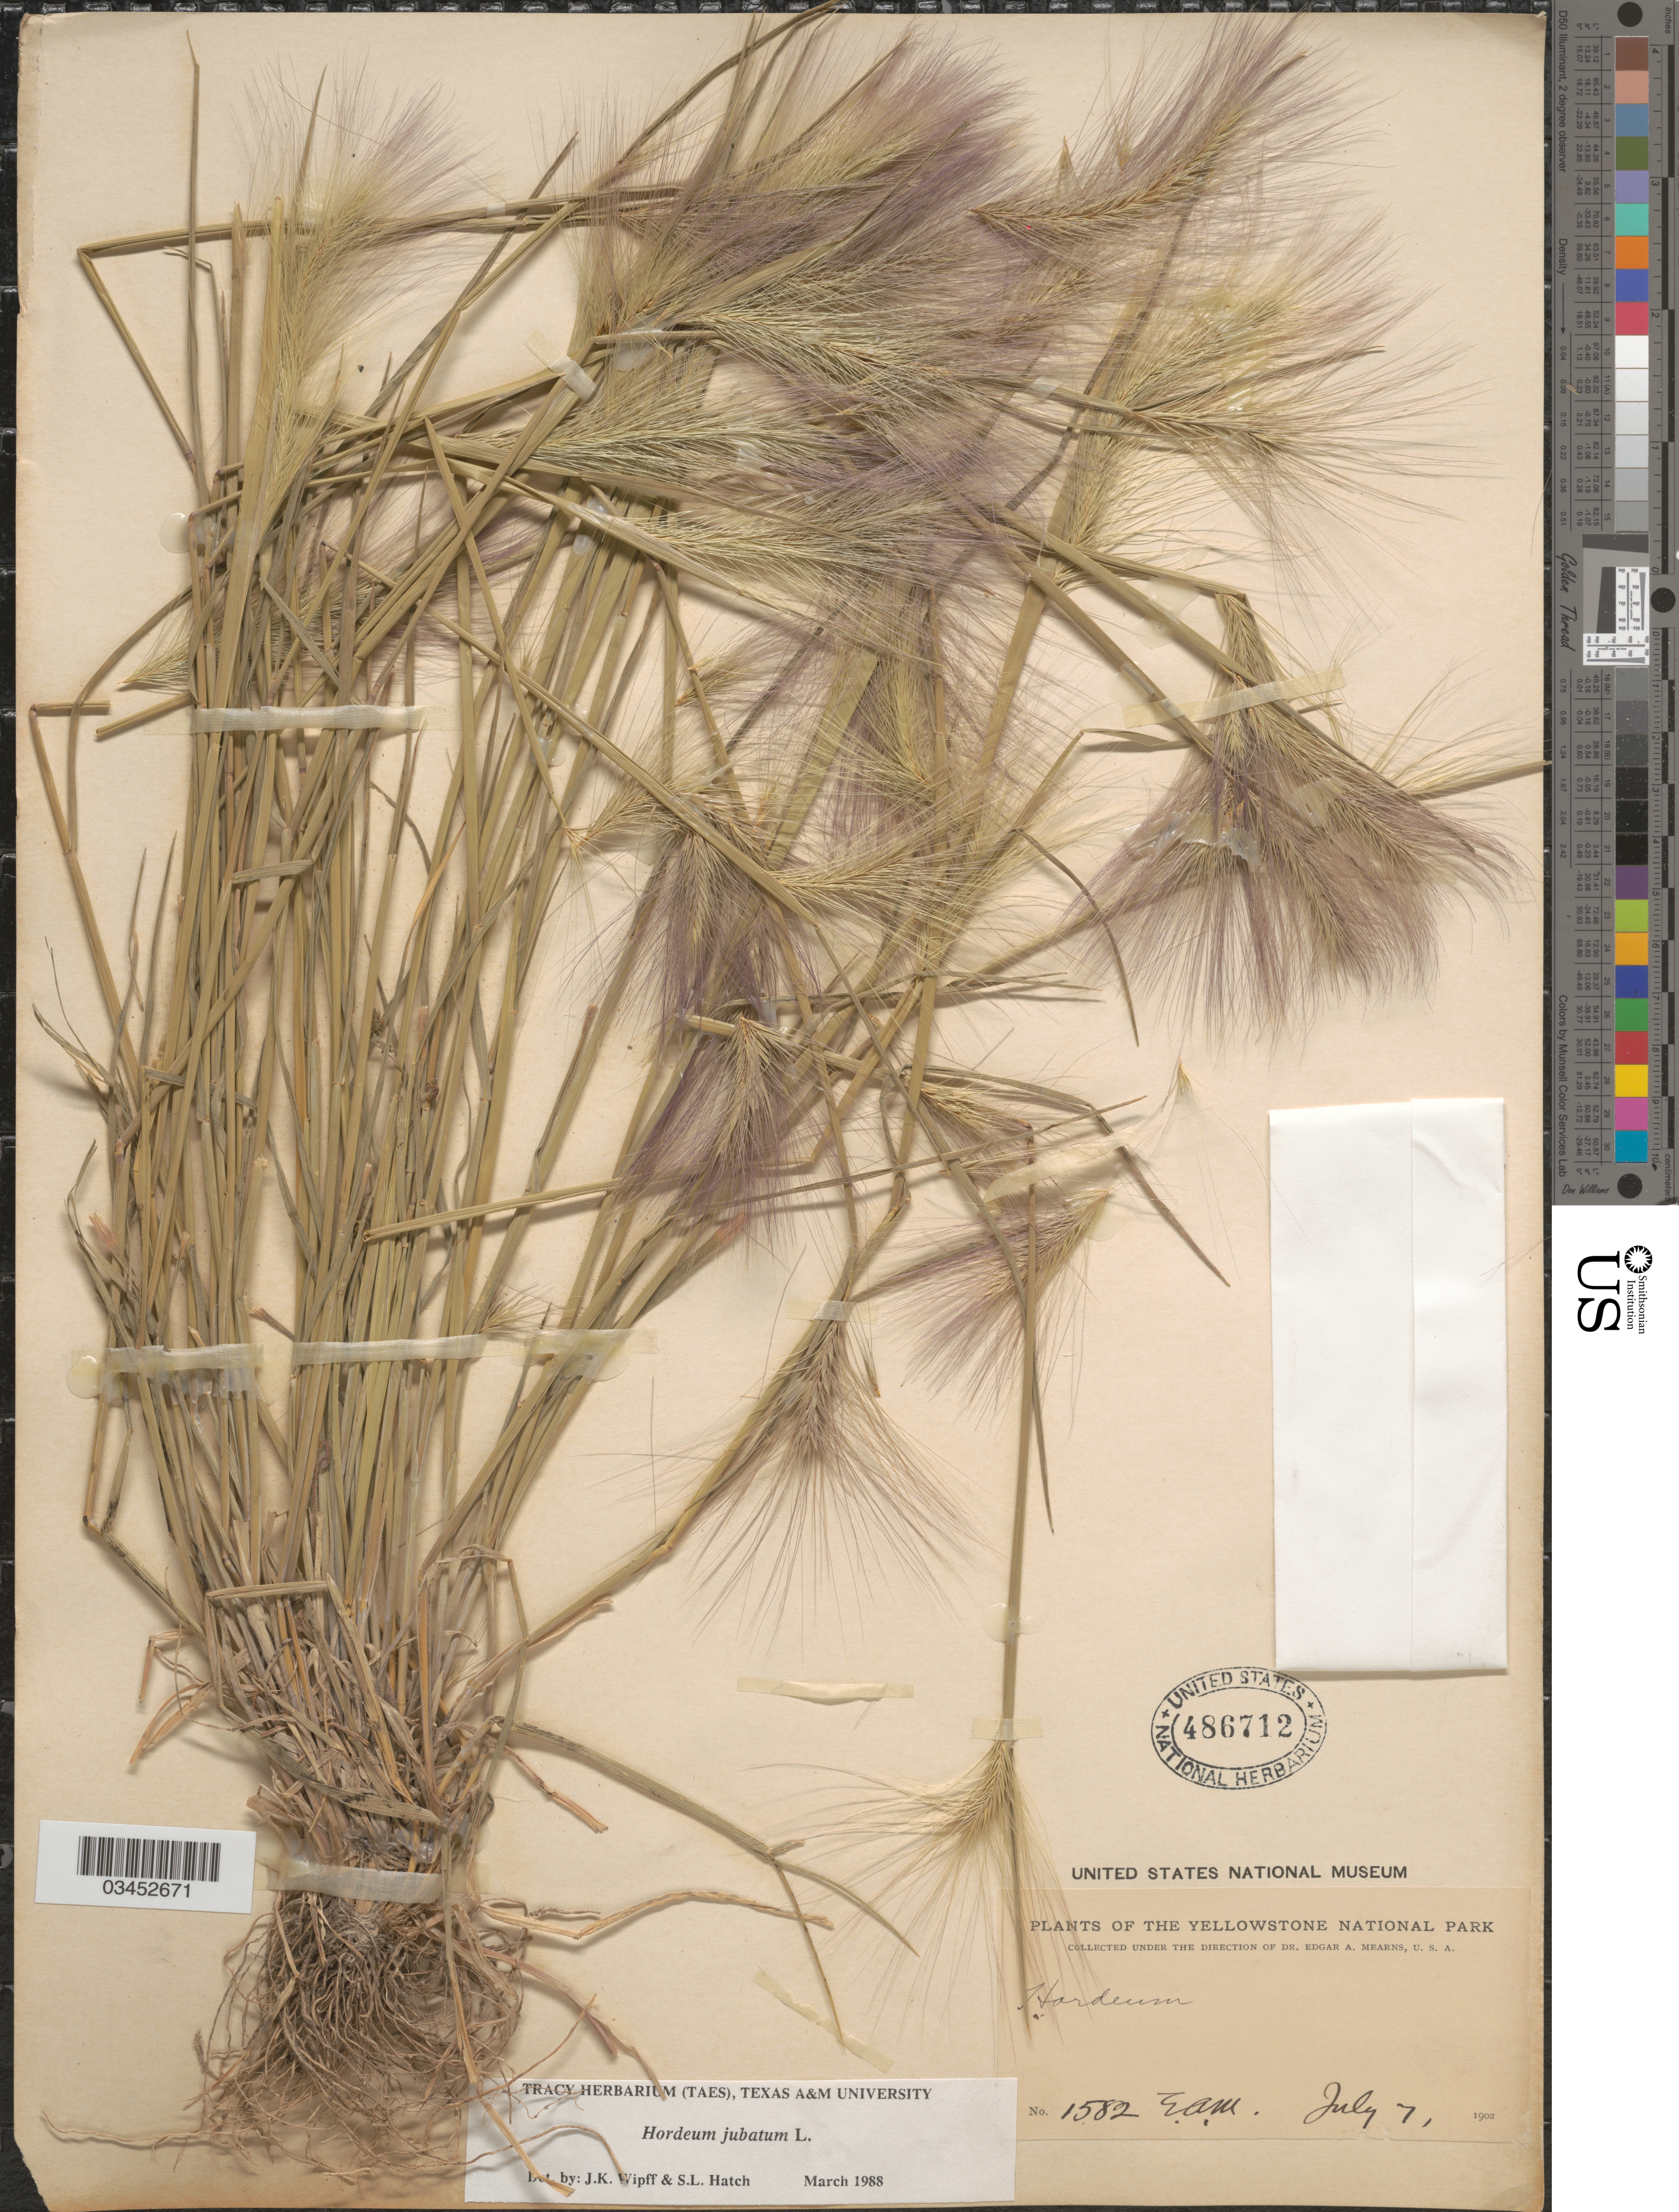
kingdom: Plantae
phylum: Tracheophyta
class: Liliopsida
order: Poales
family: Poaceae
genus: Hordeum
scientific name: Hordeum jubatum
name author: L.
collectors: E. A. Mearns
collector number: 1582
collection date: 1902-07-07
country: United States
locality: The Yellowstone National Park.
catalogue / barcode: US 486712